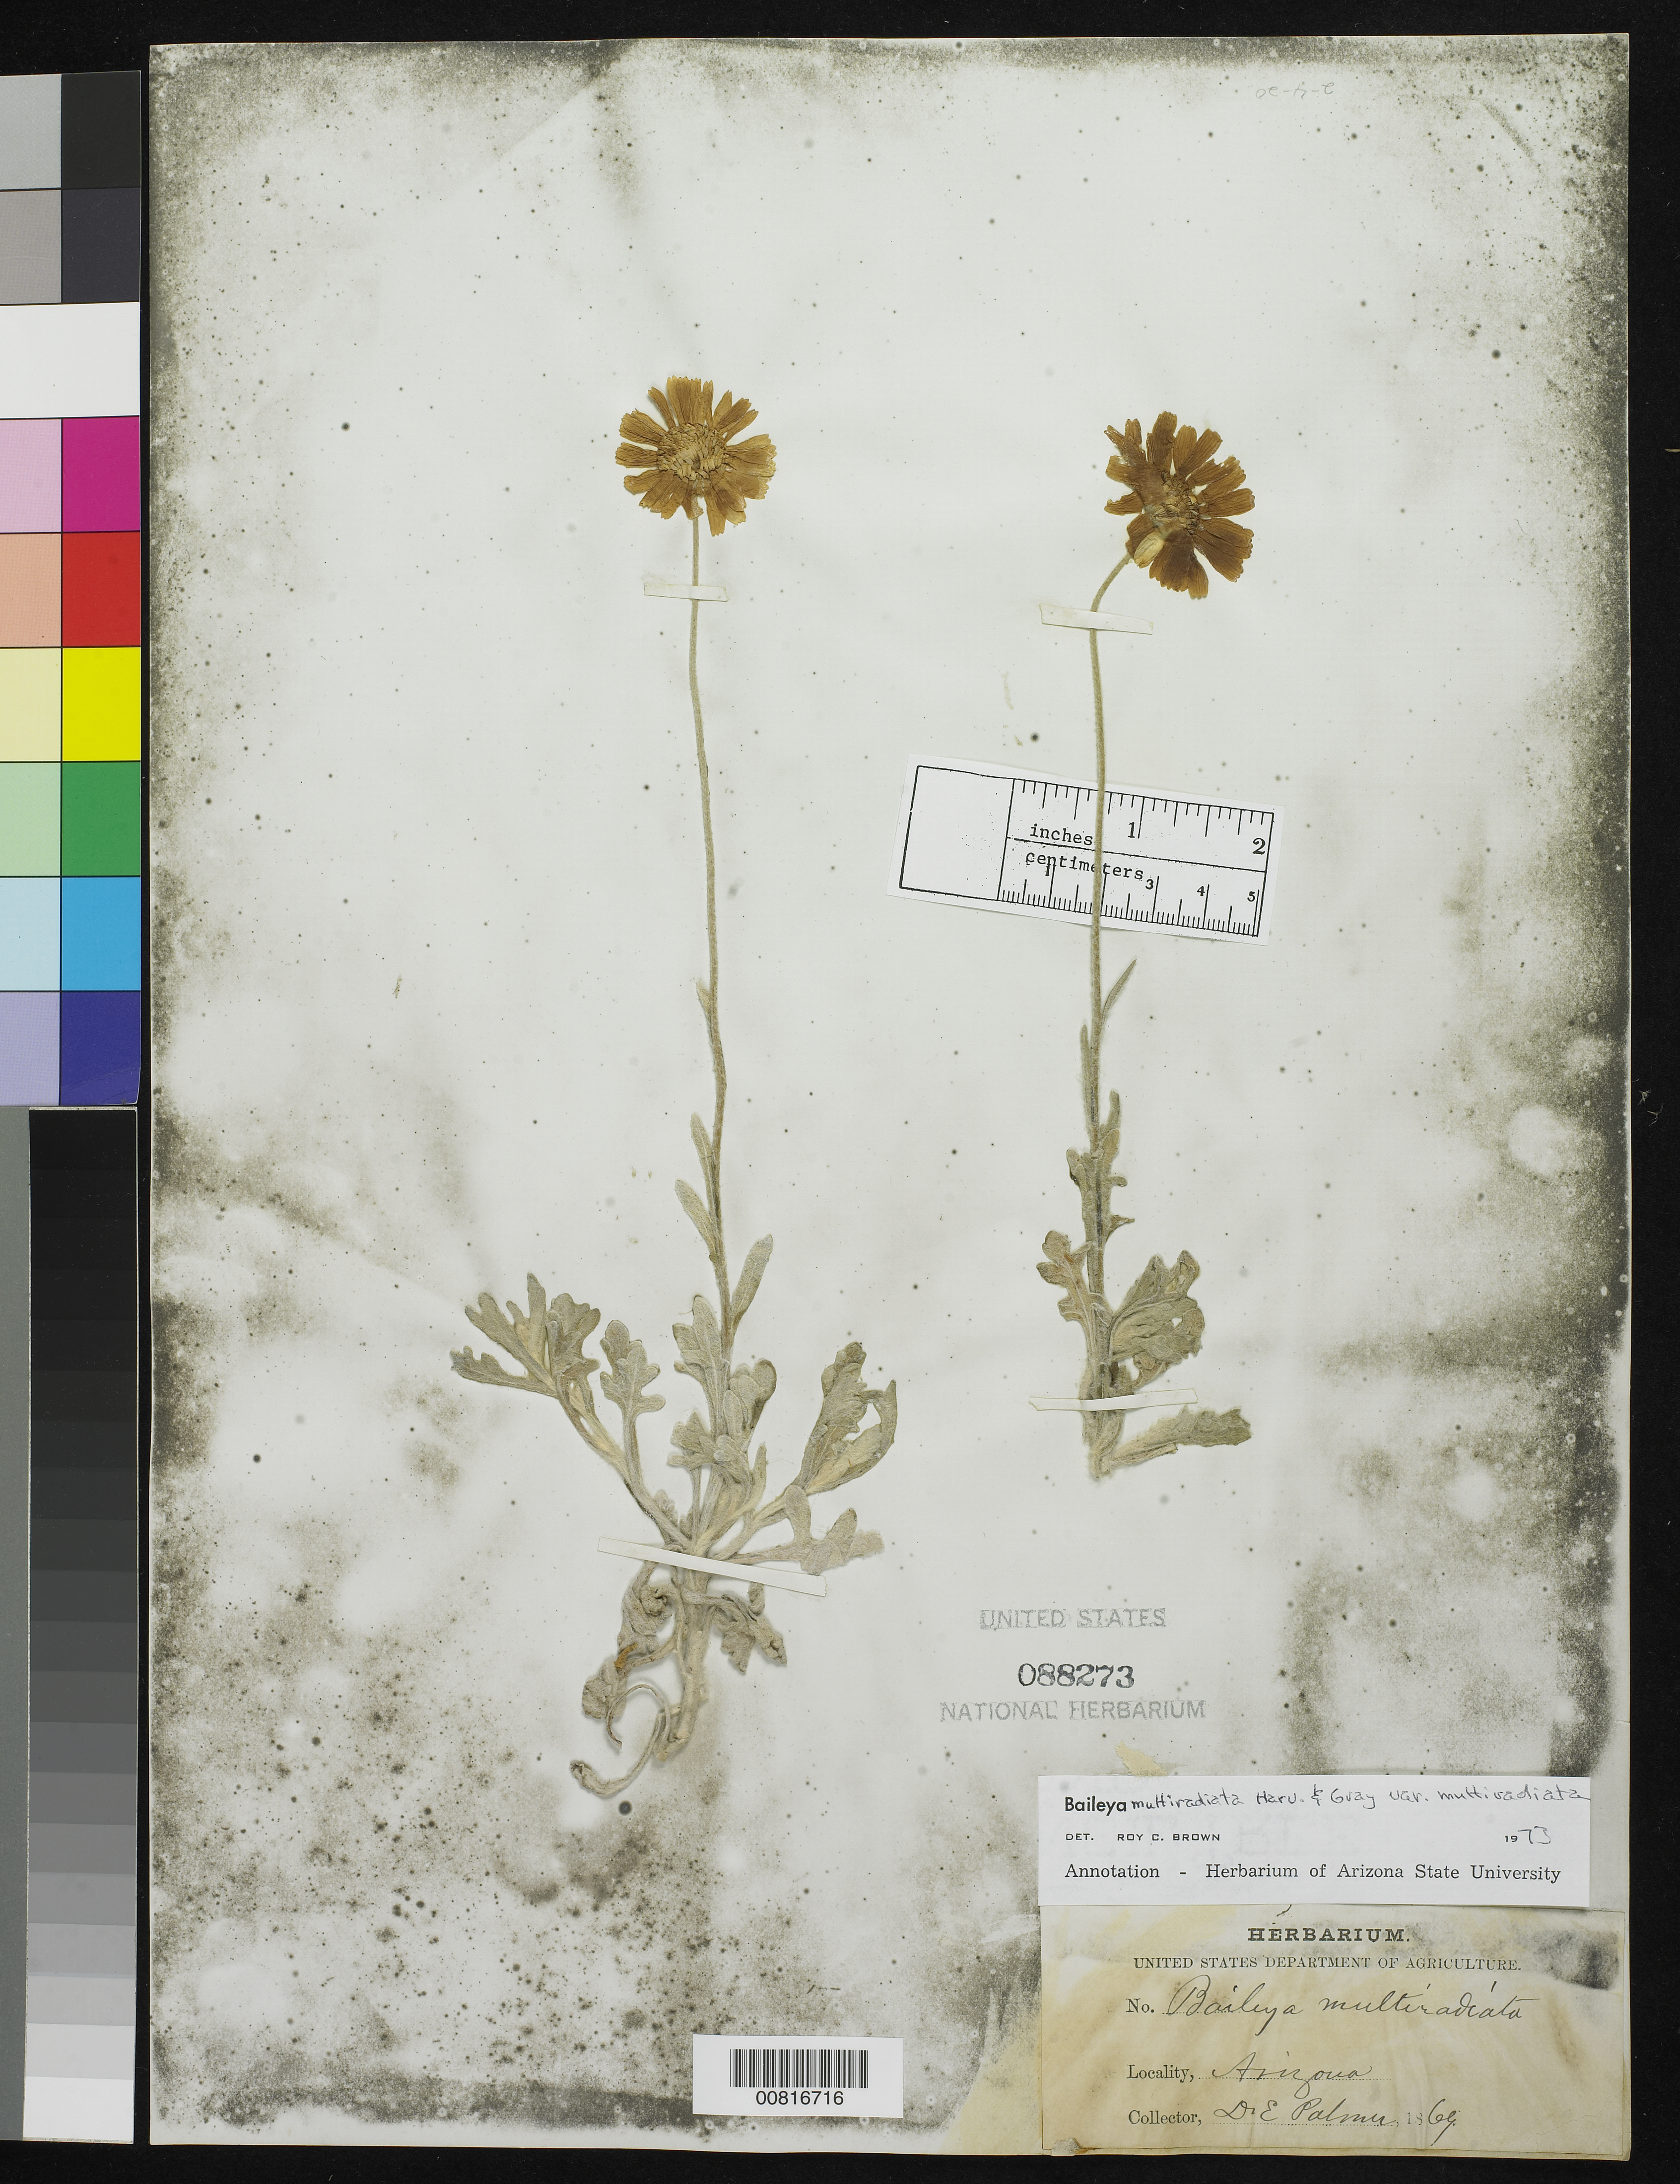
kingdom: Plantae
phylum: Tracheophyta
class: Magnoliopsida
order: Asterales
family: Asteraceae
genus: Baileya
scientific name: Baileya multiradiata var. multiradiata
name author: Harv. & A. Gray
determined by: Brown, Roy C.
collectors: E. Palmer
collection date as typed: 1869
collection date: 1869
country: United States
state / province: Arizona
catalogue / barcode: US 88273